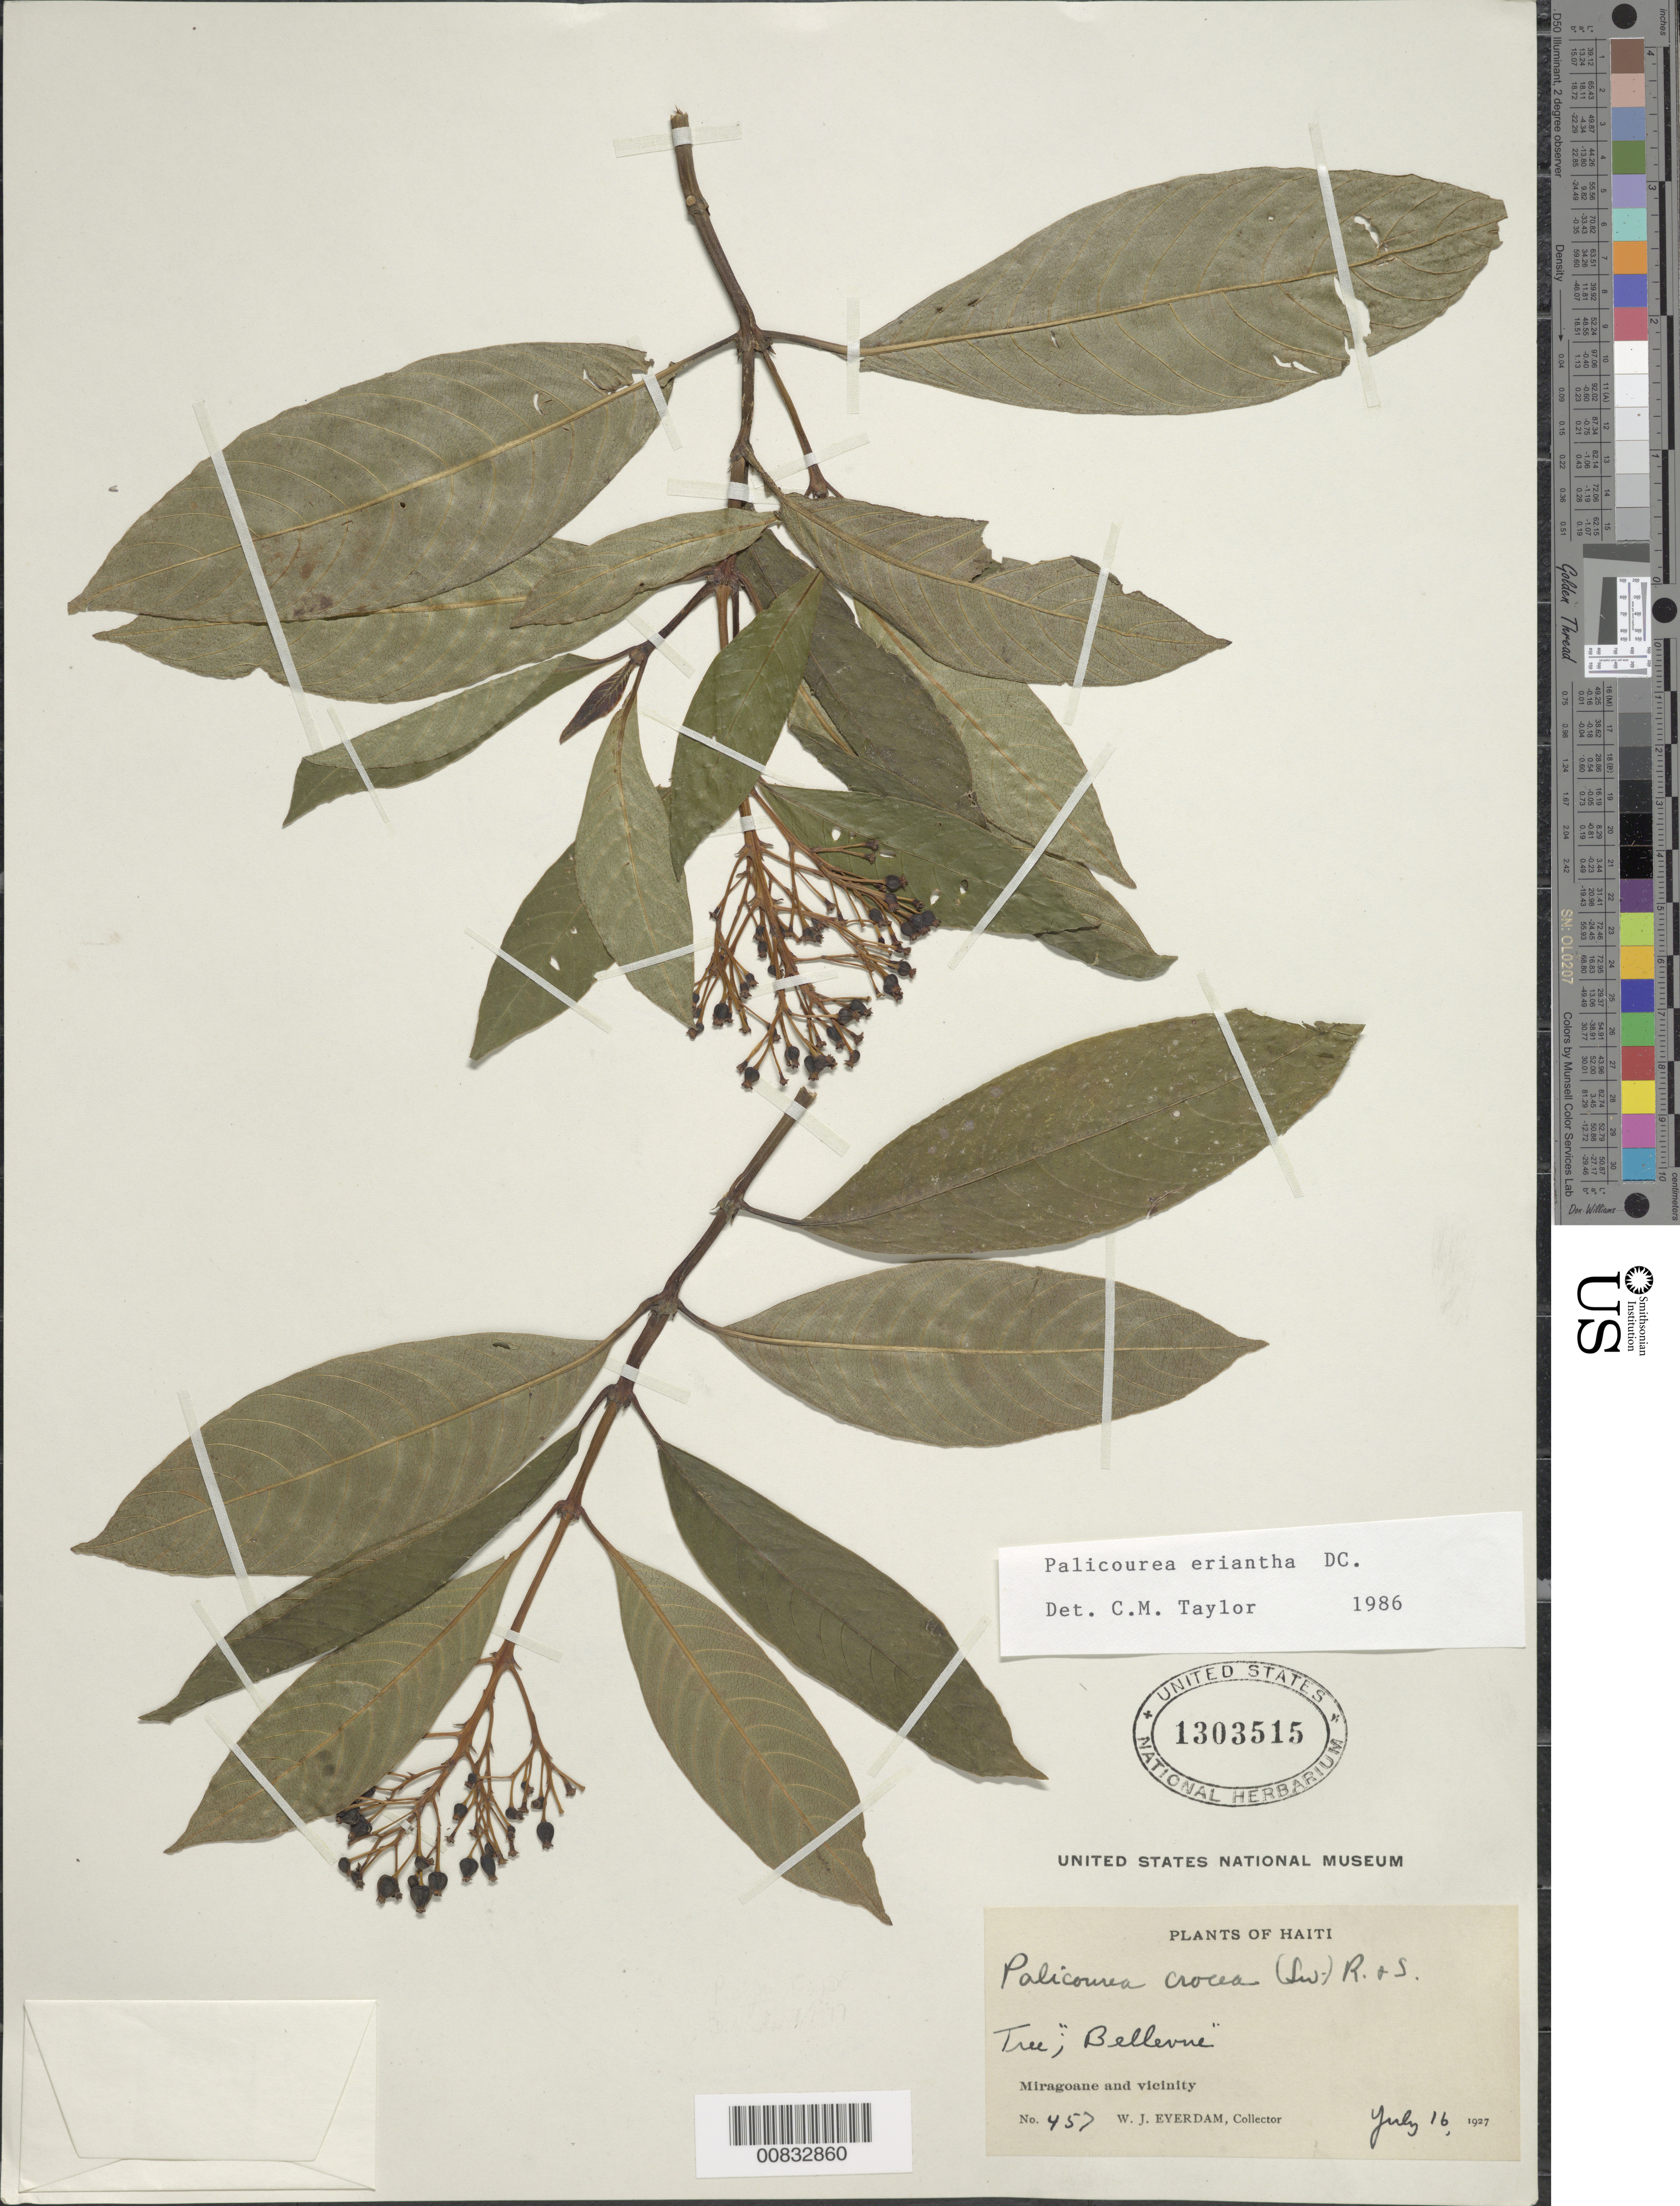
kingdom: Plantae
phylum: Tracheophyta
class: Magnoliopsida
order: Gentianales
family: Rubiaceae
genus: Palicourea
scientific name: Palicourea eriantha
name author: DC.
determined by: Taylor, Charlotte M.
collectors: W. J. Eyerdam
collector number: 457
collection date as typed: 16 Jul 1927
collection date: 1927-07-16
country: Haiti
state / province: Grand'Anse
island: Hispaniola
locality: Miragoane and vicinity, Bellevue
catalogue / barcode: US 1303515